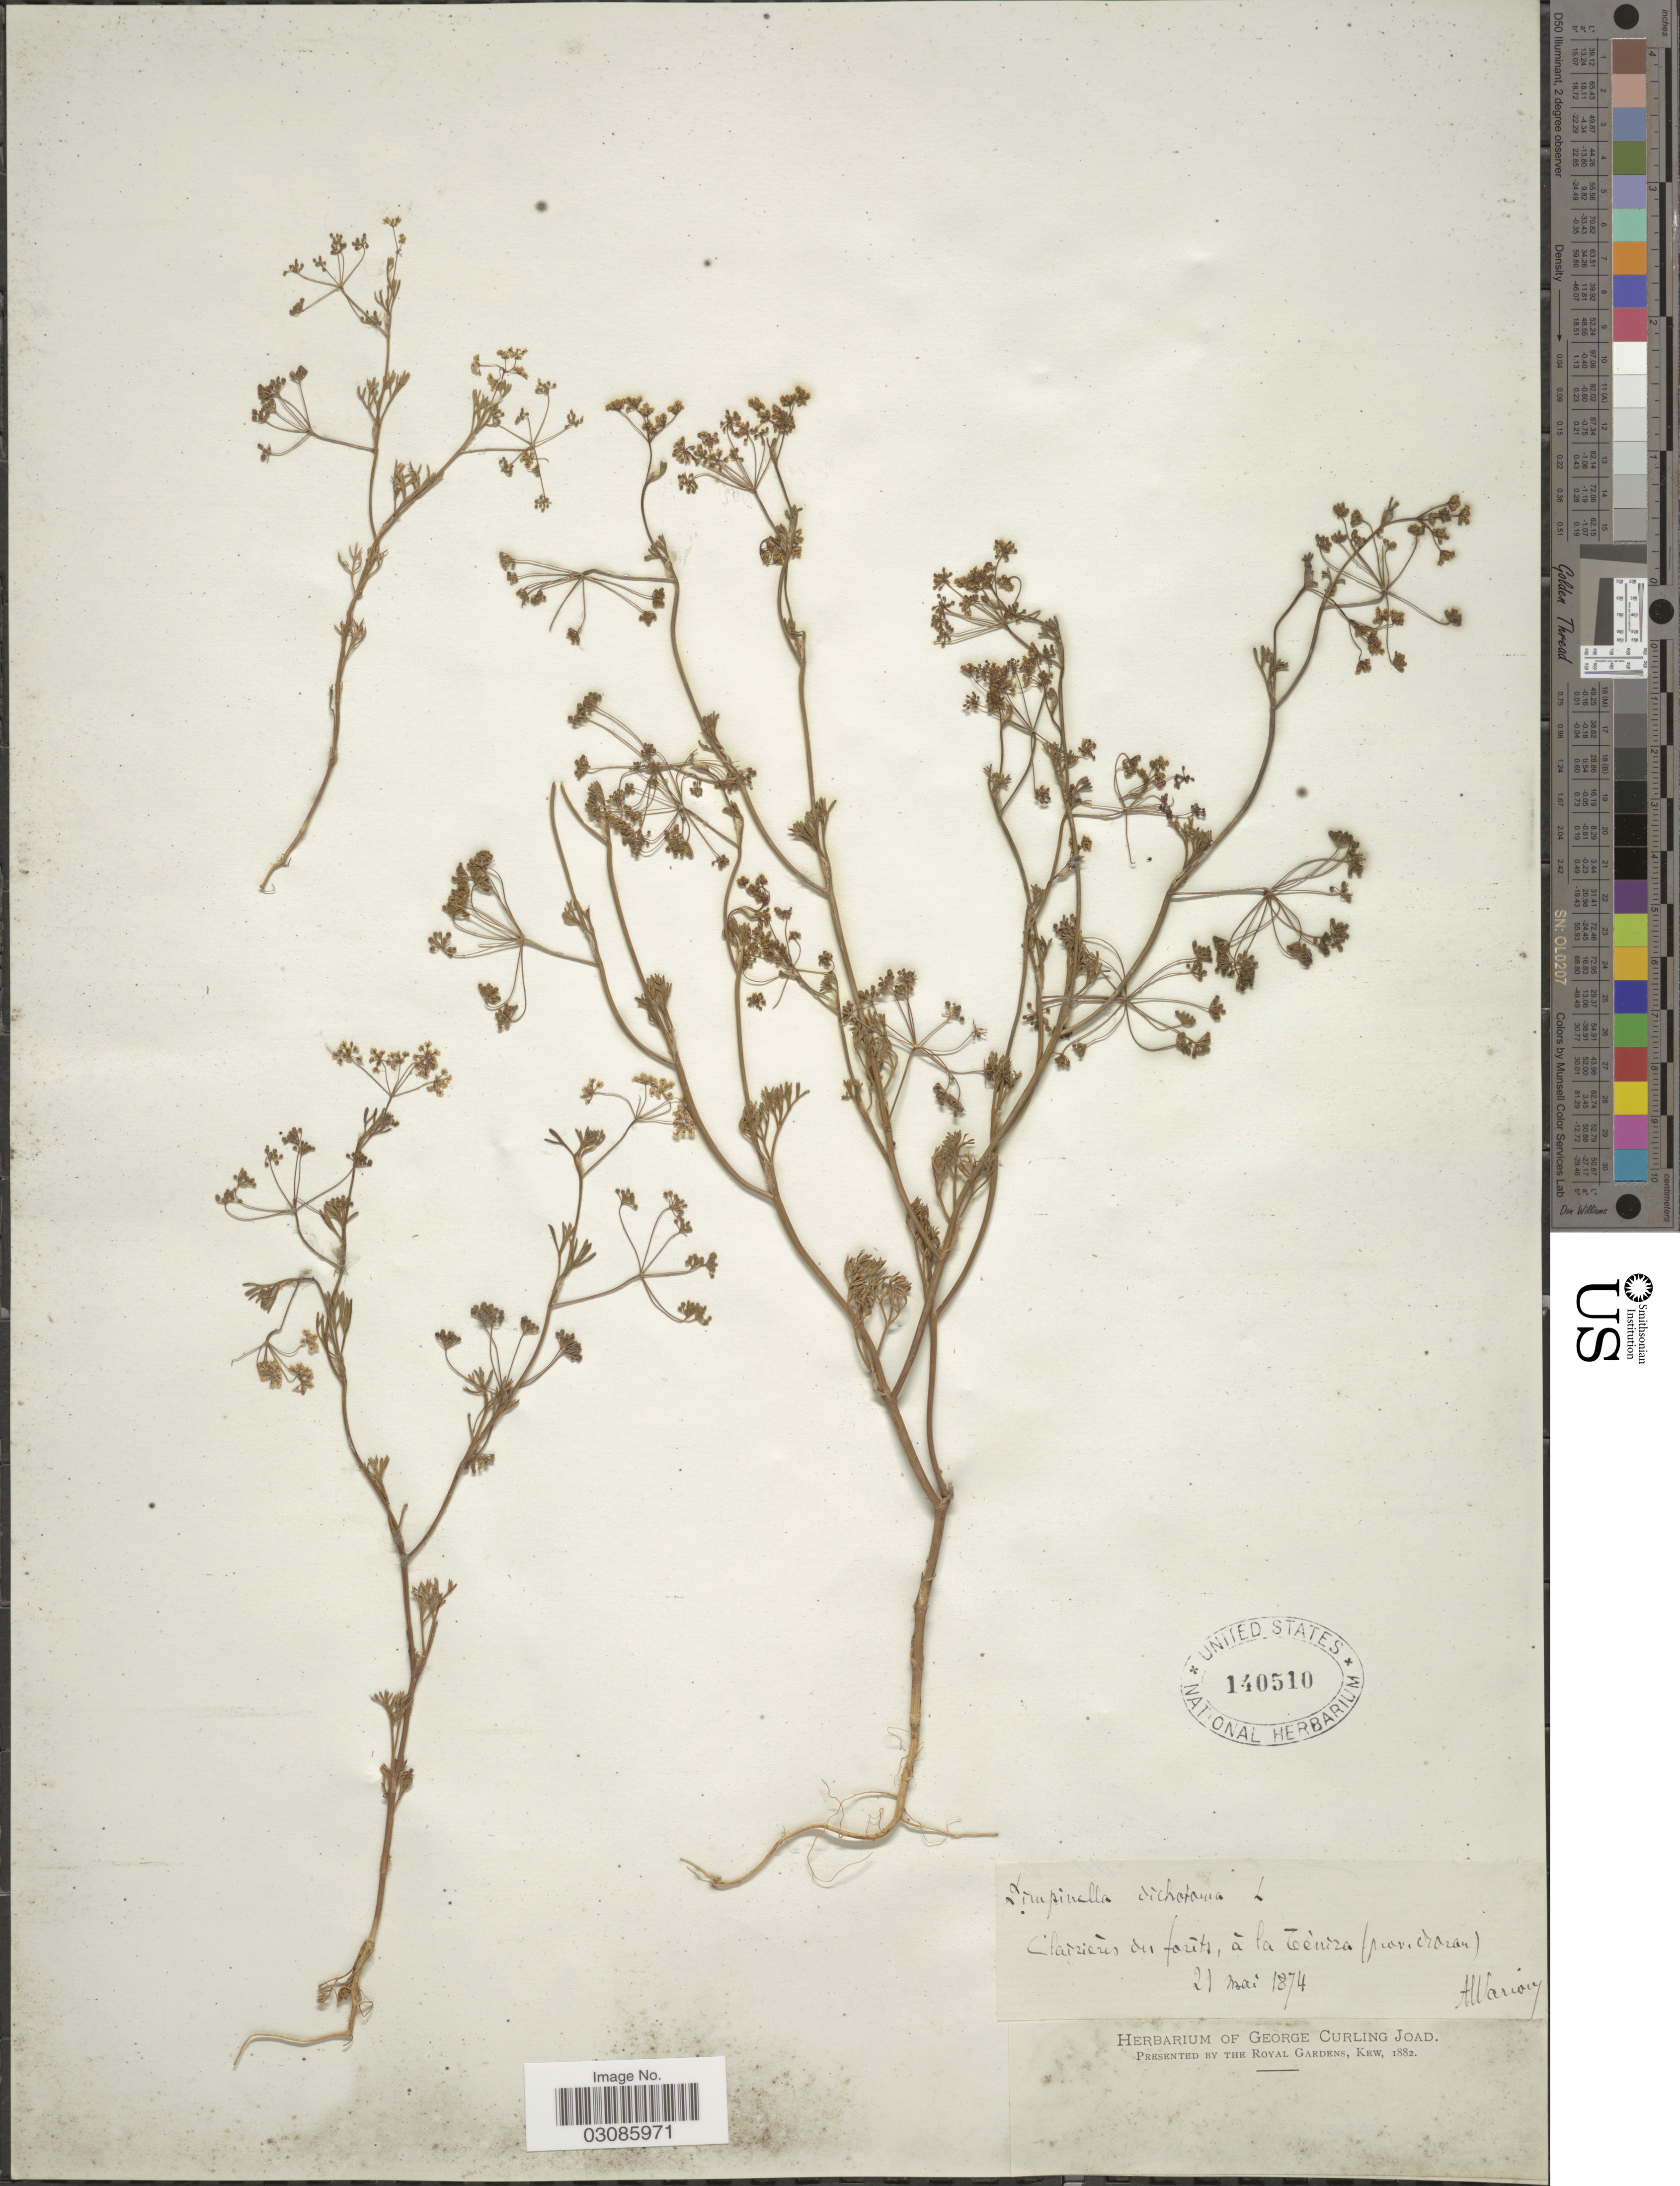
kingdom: Plantae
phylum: Tracheophyta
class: Magnoliopsida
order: Apiales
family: Apiaceae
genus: Pimpinella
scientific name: Pimpinella dichotoma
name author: L.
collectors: A. Warion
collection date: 1874-05-21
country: Algeria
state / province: Oran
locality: Clairiéris on forèts, á la Tènira (prov. D'Oran).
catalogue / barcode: US 140510